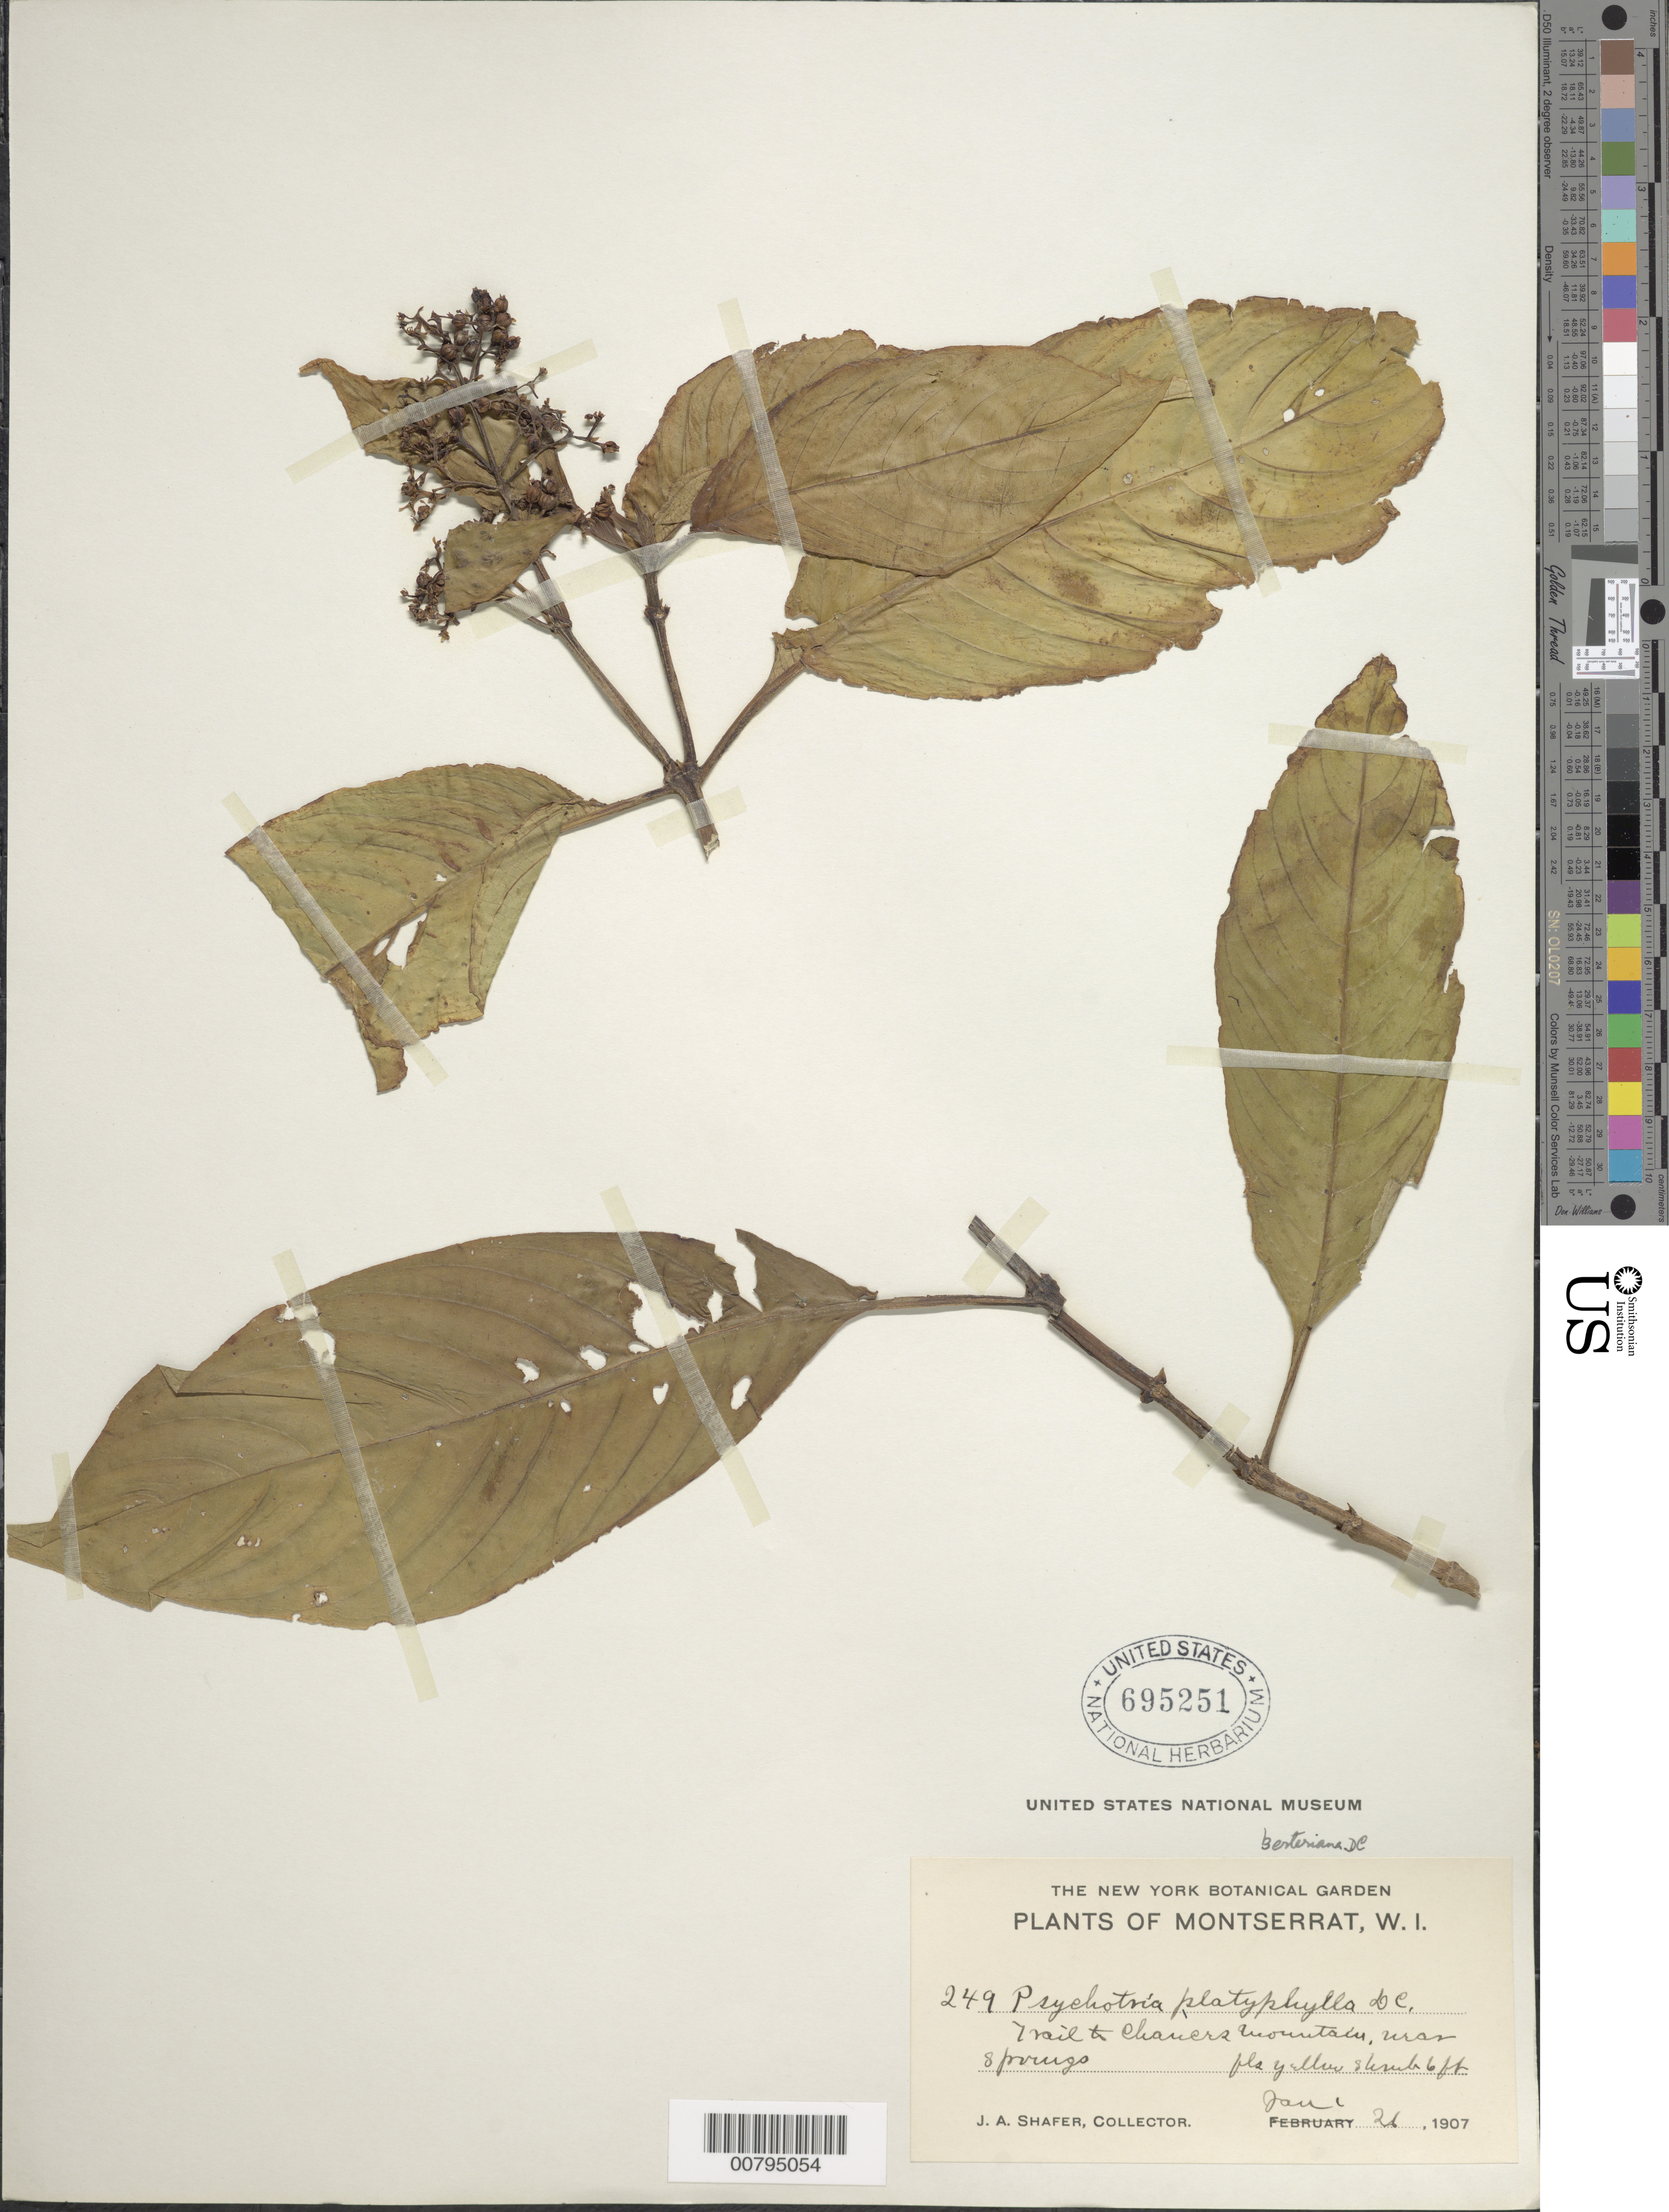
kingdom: Plantae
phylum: Tracheophyta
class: Magnoliopsida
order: Gentianales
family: Rubiaceae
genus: Psychotria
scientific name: Psychotria berteroana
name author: DC.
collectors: J. A. Shafer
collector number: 249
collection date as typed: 26 Jan 1907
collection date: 1907-01-26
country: Montserrat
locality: Trail to Chauers Mountain, Uras Springs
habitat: Along trail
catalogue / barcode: US 695251